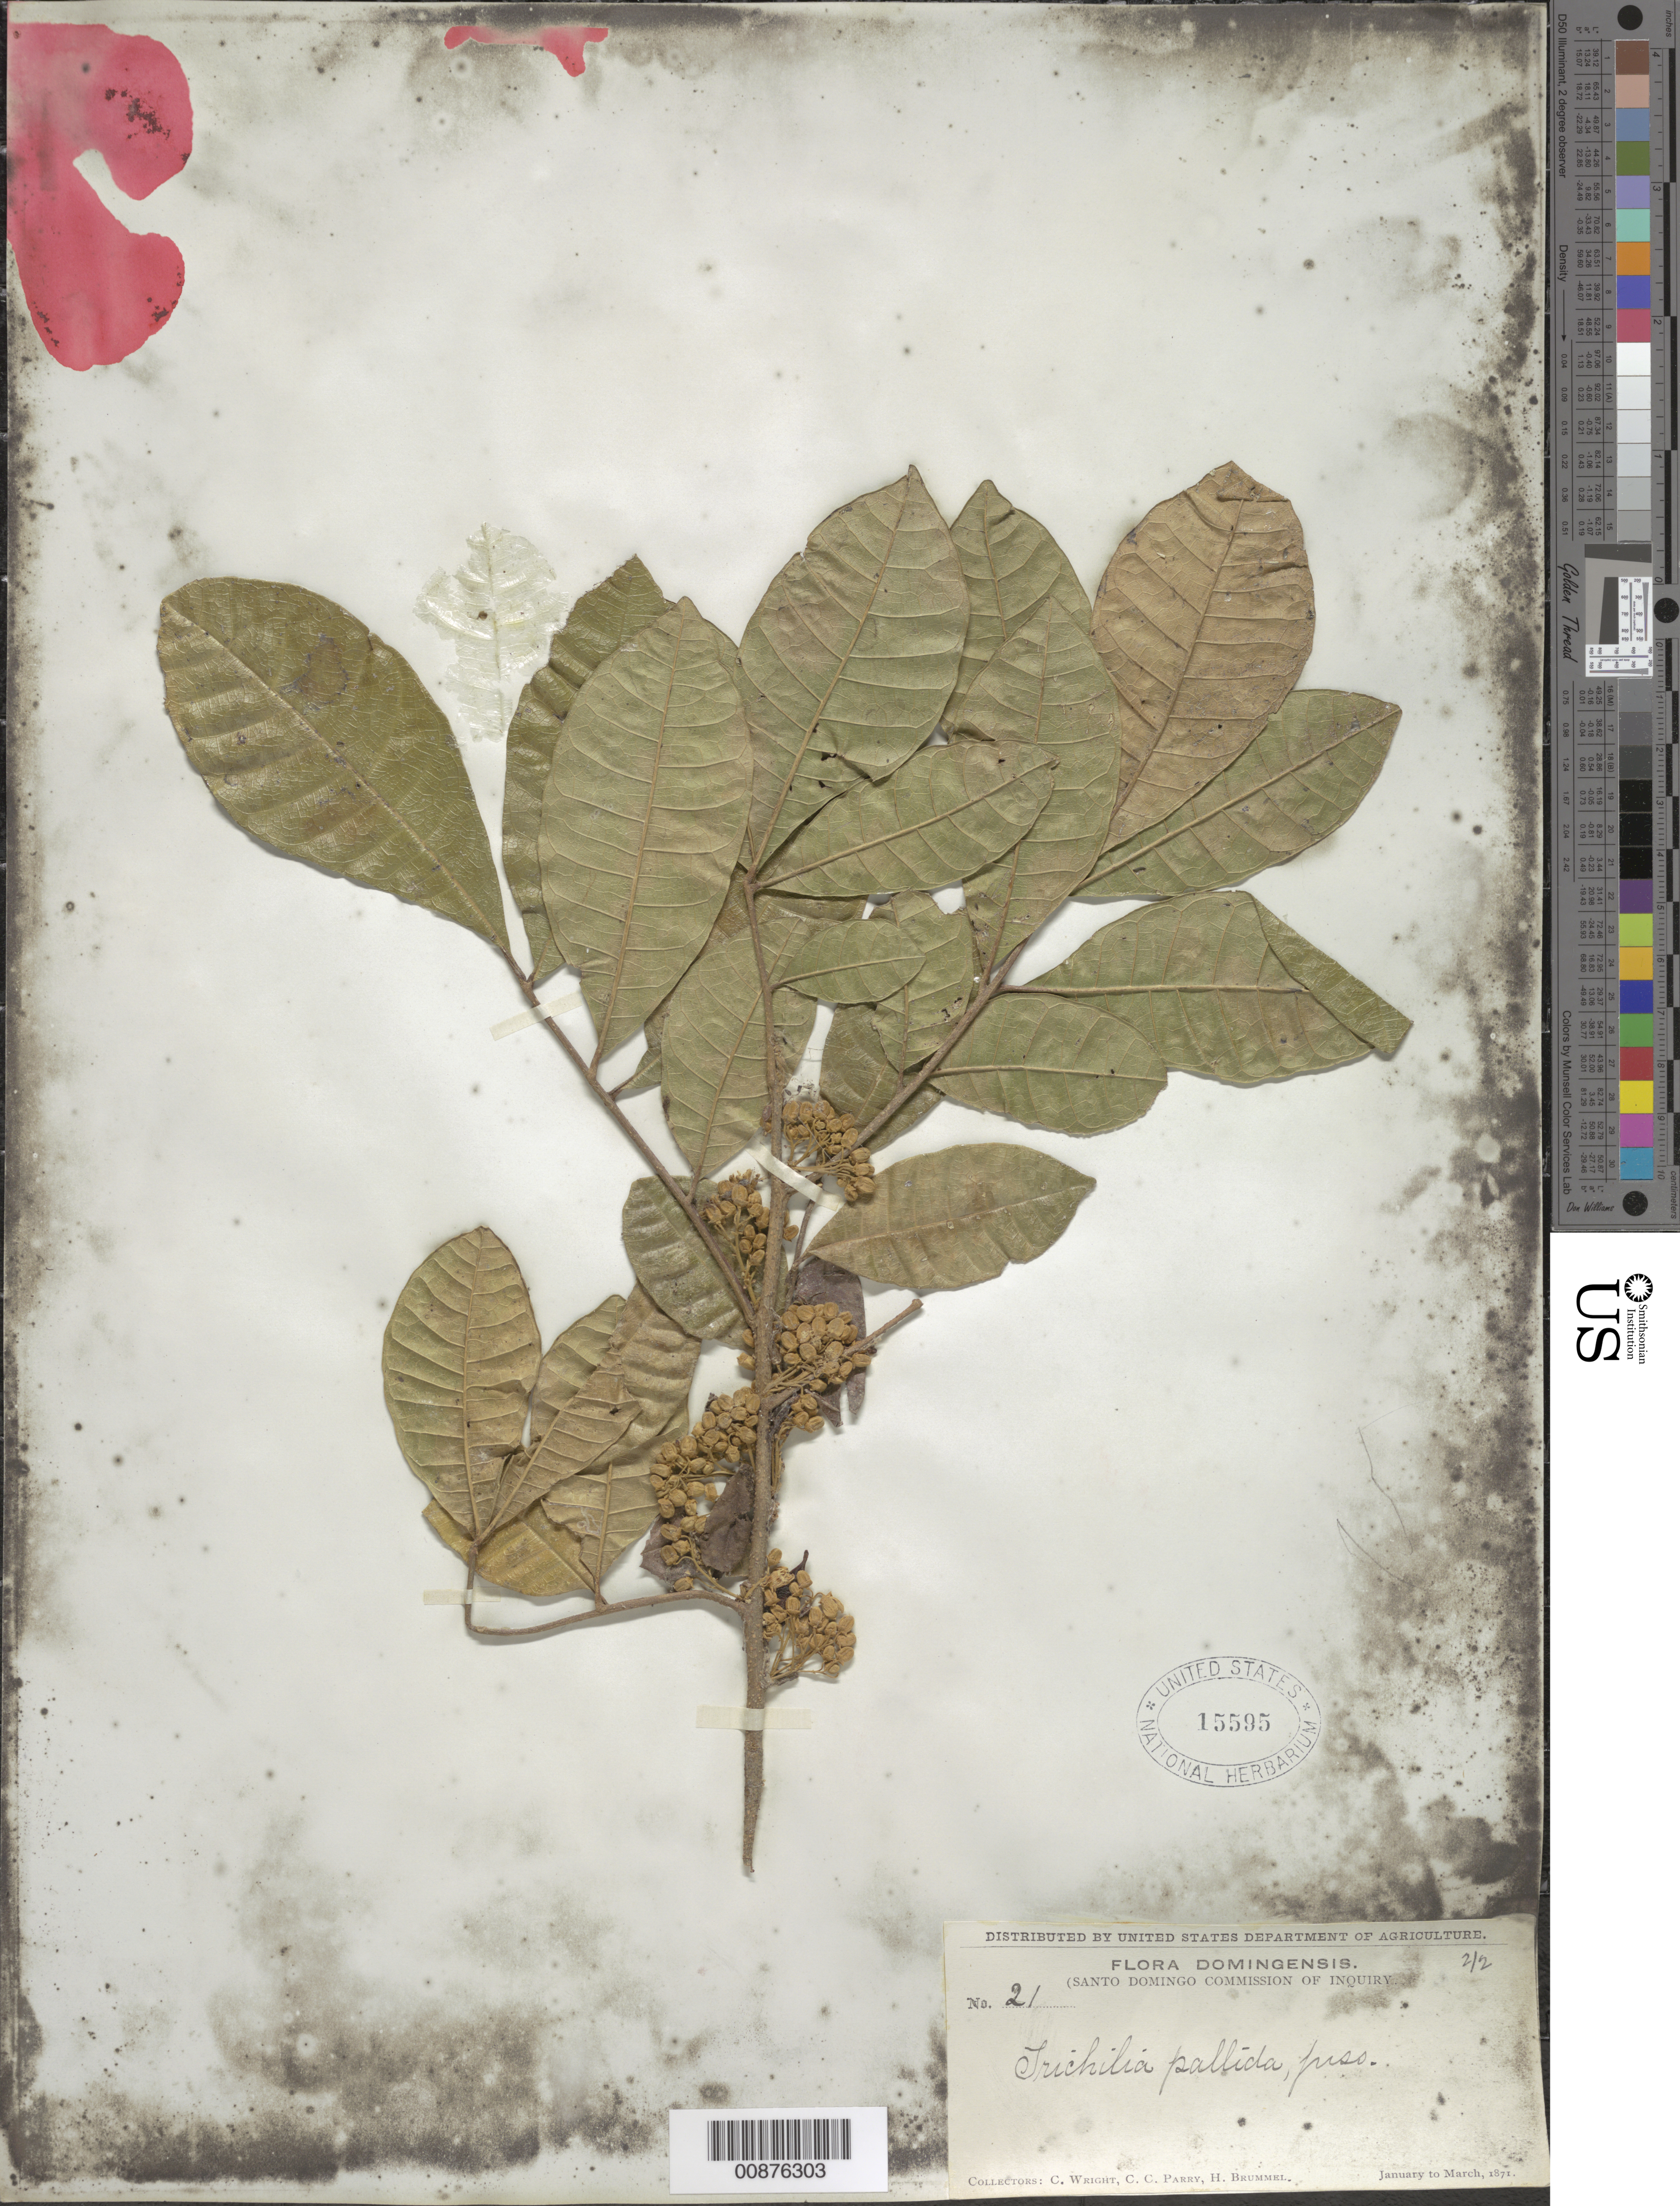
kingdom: Plantae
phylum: Tracheophyta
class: Magnoliopsida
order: Sapindales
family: Meliaceae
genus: Trichilia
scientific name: Trichilia pallida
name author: Sw.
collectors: C. Wright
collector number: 21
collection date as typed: Jan 1871 to -- Mar 1871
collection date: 1871-01/1871-03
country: Dominican Republic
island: Hispaniola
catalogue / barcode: US 15595